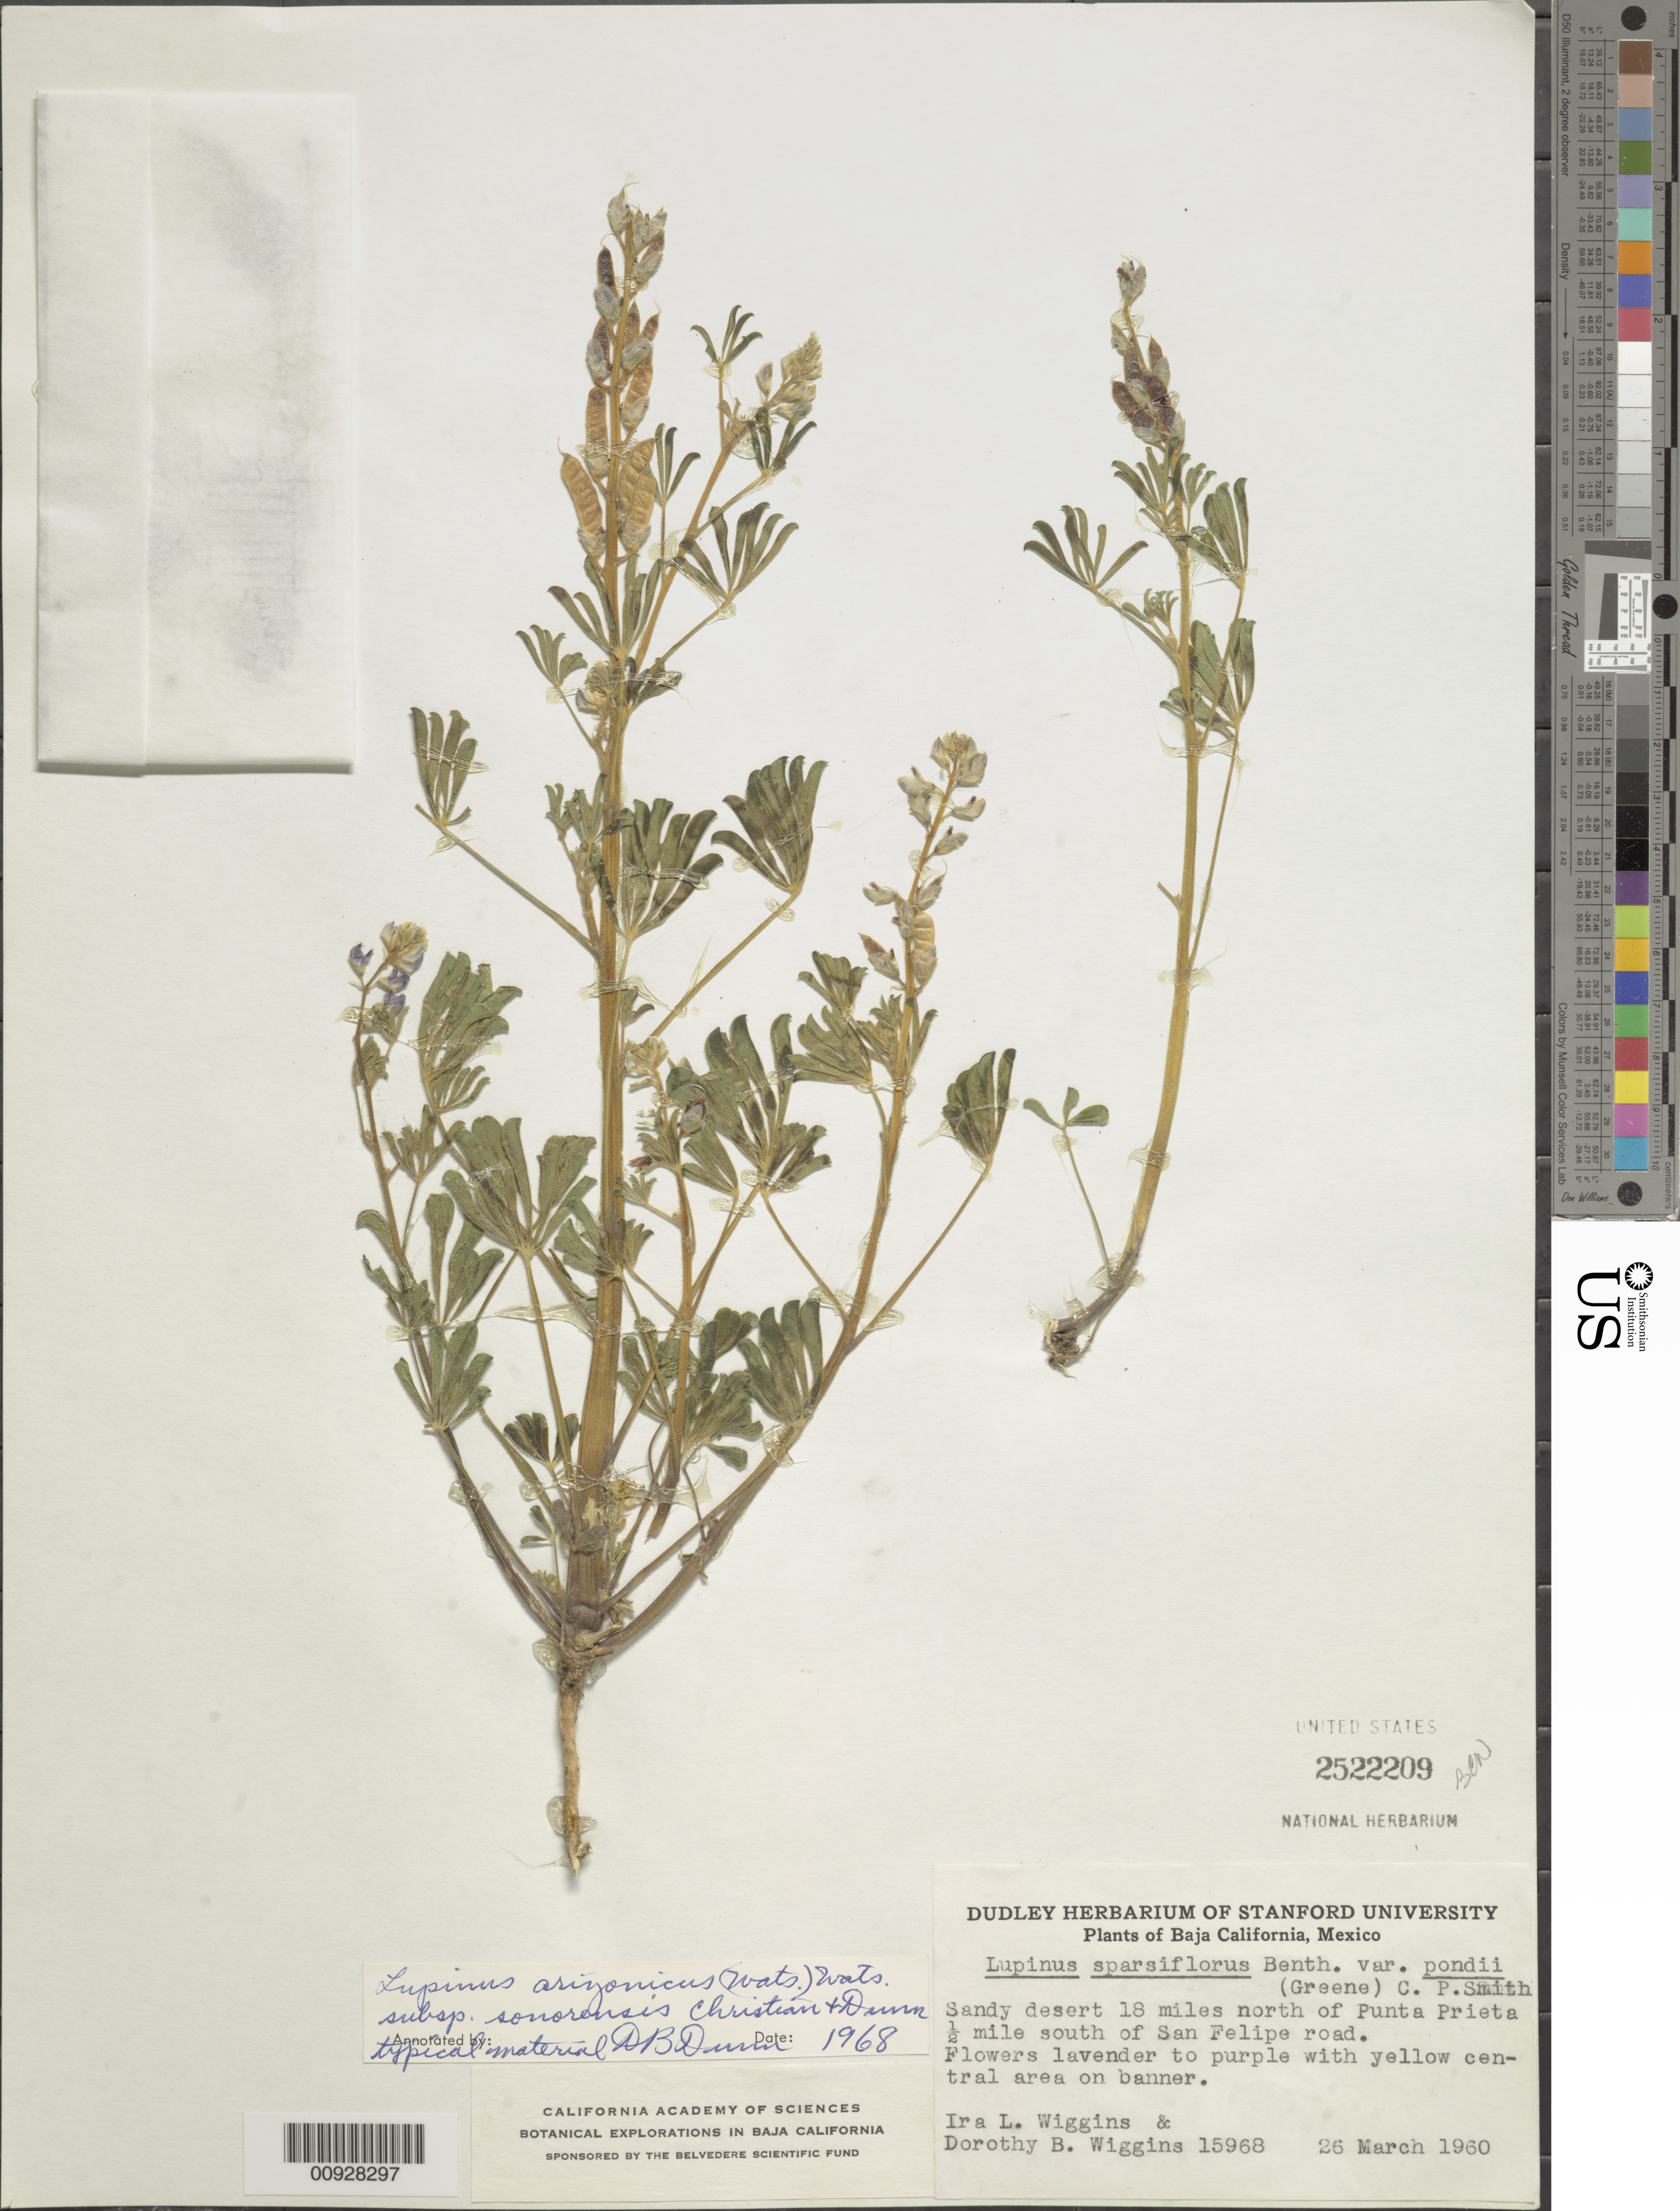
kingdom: Plantae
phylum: Tracheophyta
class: Magnoliopsida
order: Fabales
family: Fabaceae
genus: Lupinus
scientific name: Lupinus arizonicus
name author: (S. Watson) S. Watson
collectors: I. L. Wiggins & D. B. Wiggins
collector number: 15968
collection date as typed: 26 Mar 1960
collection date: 1960-03-26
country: Mexico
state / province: Baja California Norte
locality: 18 miles north of Punta Prieta ½ mile south of San Felipe road.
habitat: Sandy desert.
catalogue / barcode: US 2522209